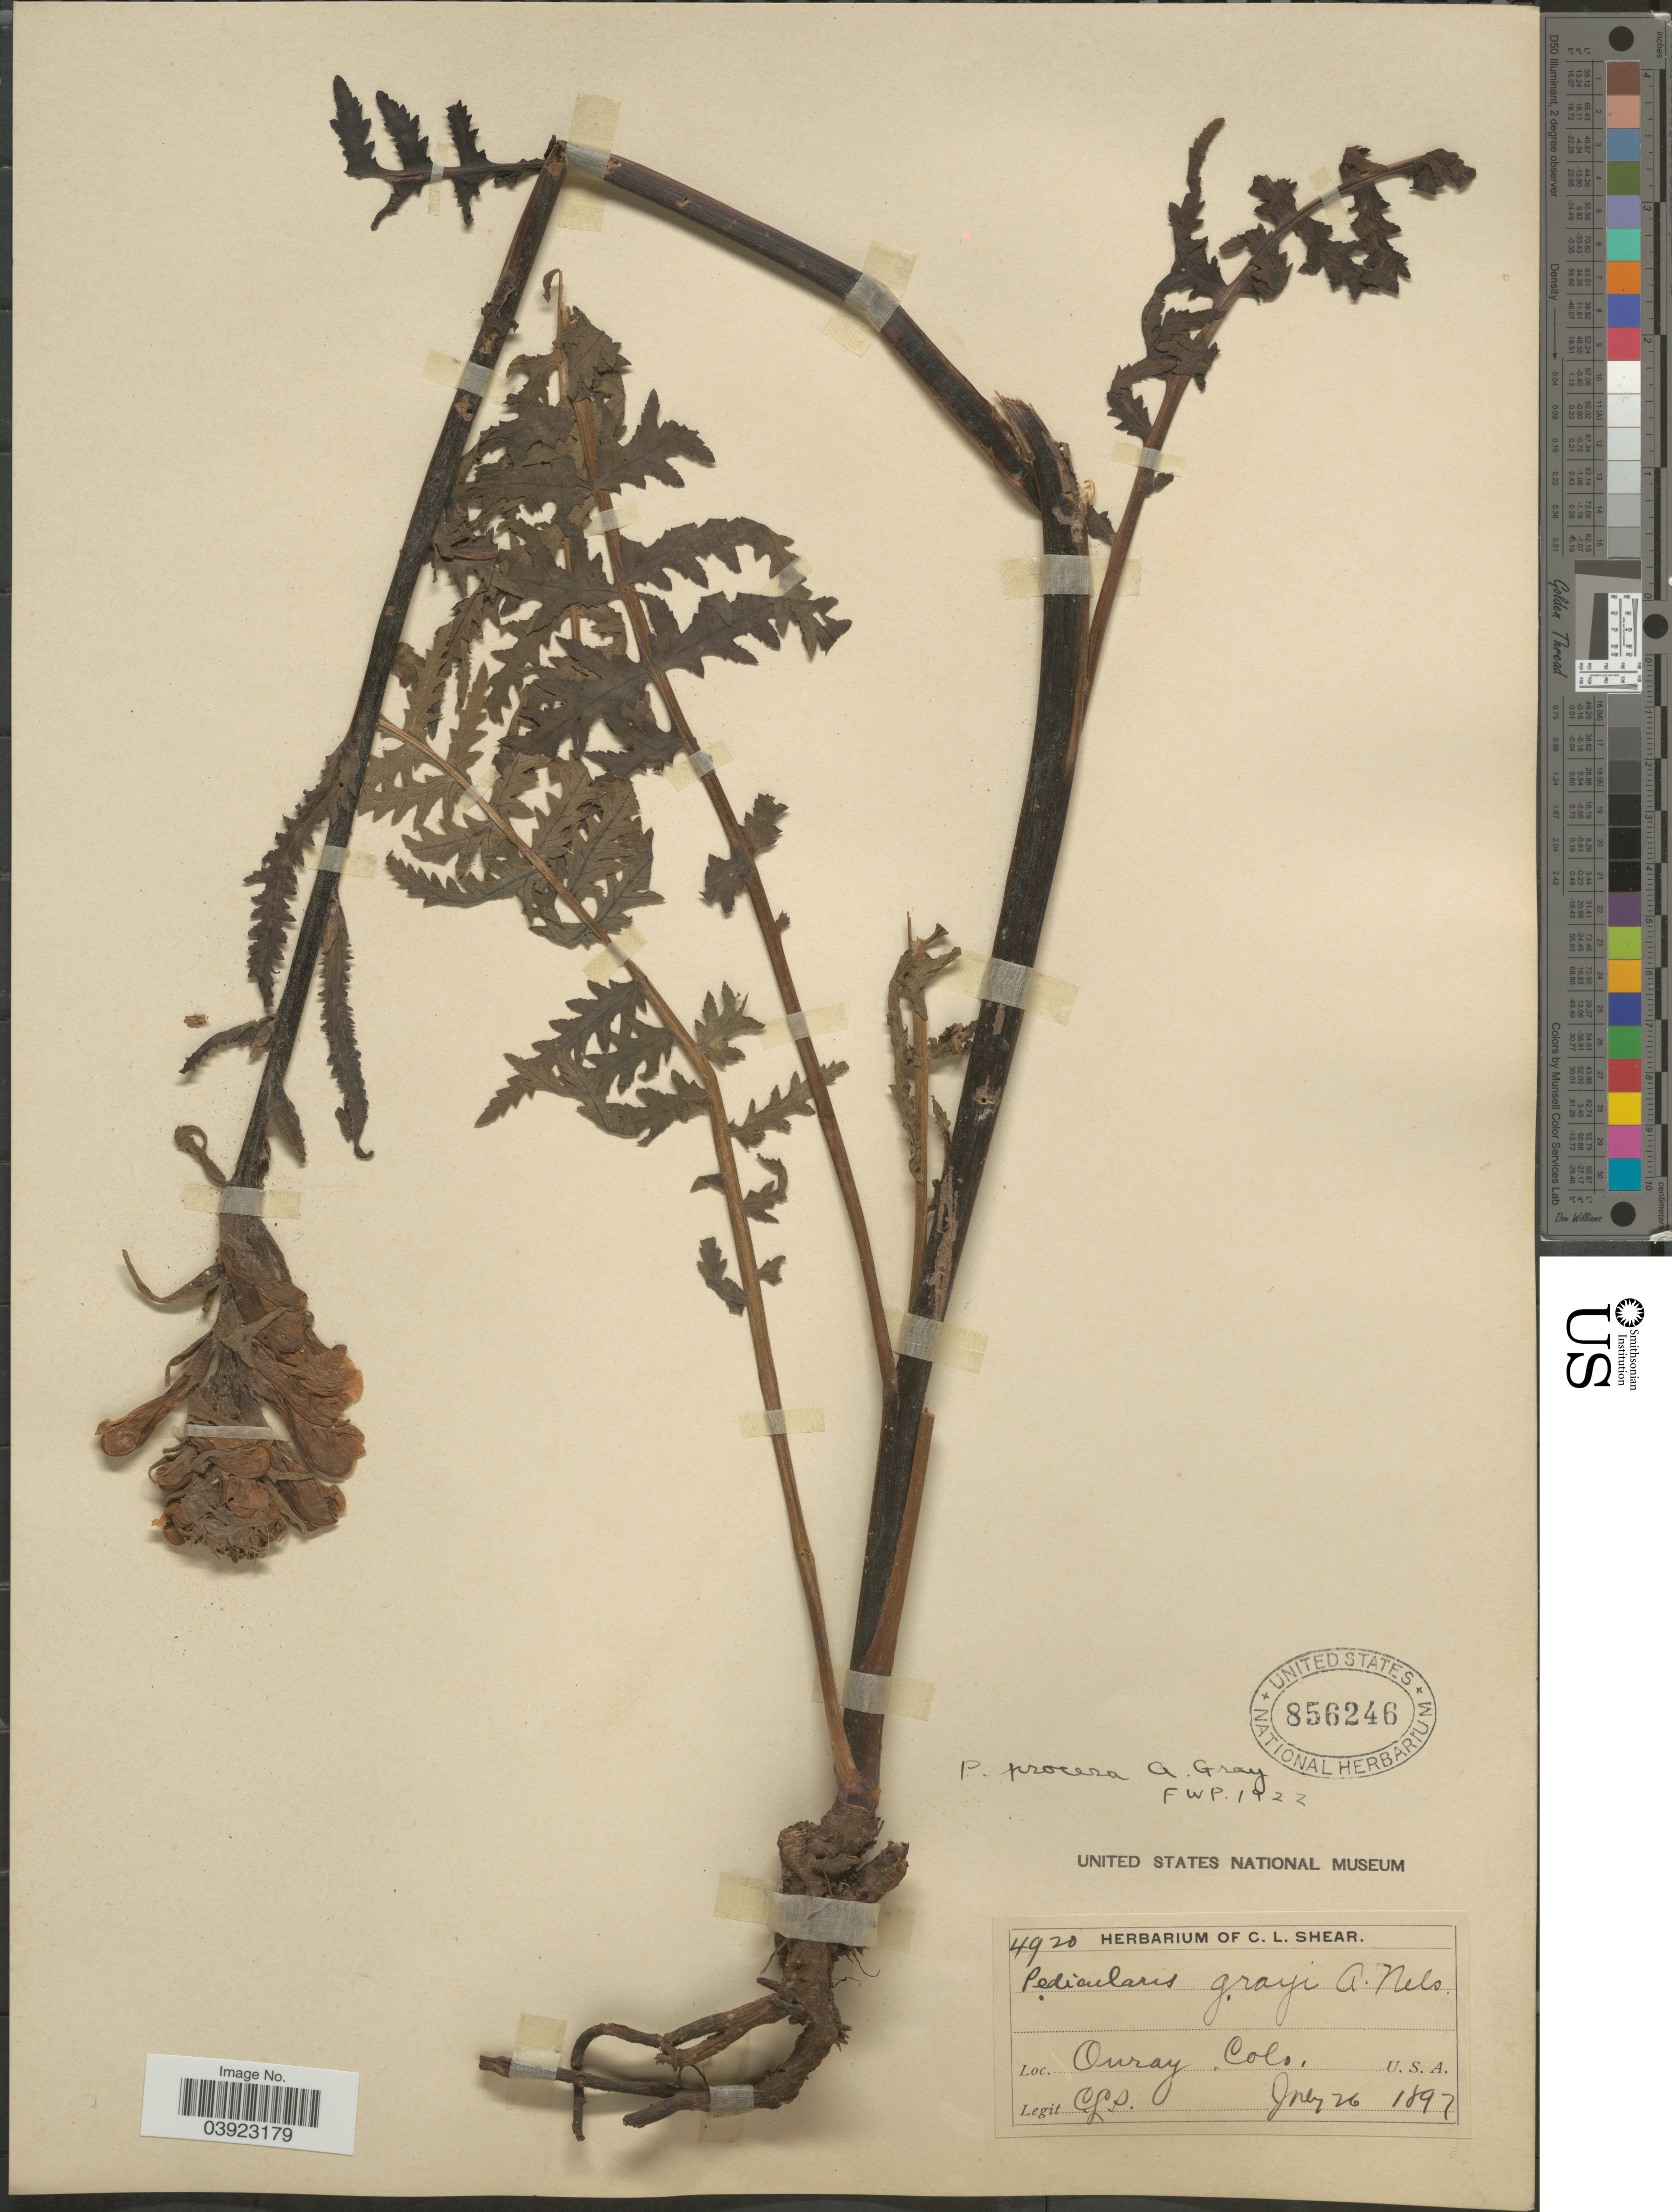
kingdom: Plantae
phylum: Tracheophyta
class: Magnoliopsida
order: Lamiales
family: Orobanchaceae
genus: Pedicularis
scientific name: Pedicularis procera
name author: A. Gray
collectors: C. L. Shear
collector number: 4920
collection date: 1897-07-26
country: United States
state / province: Colorado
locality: Ouray.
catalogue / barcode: US 856246